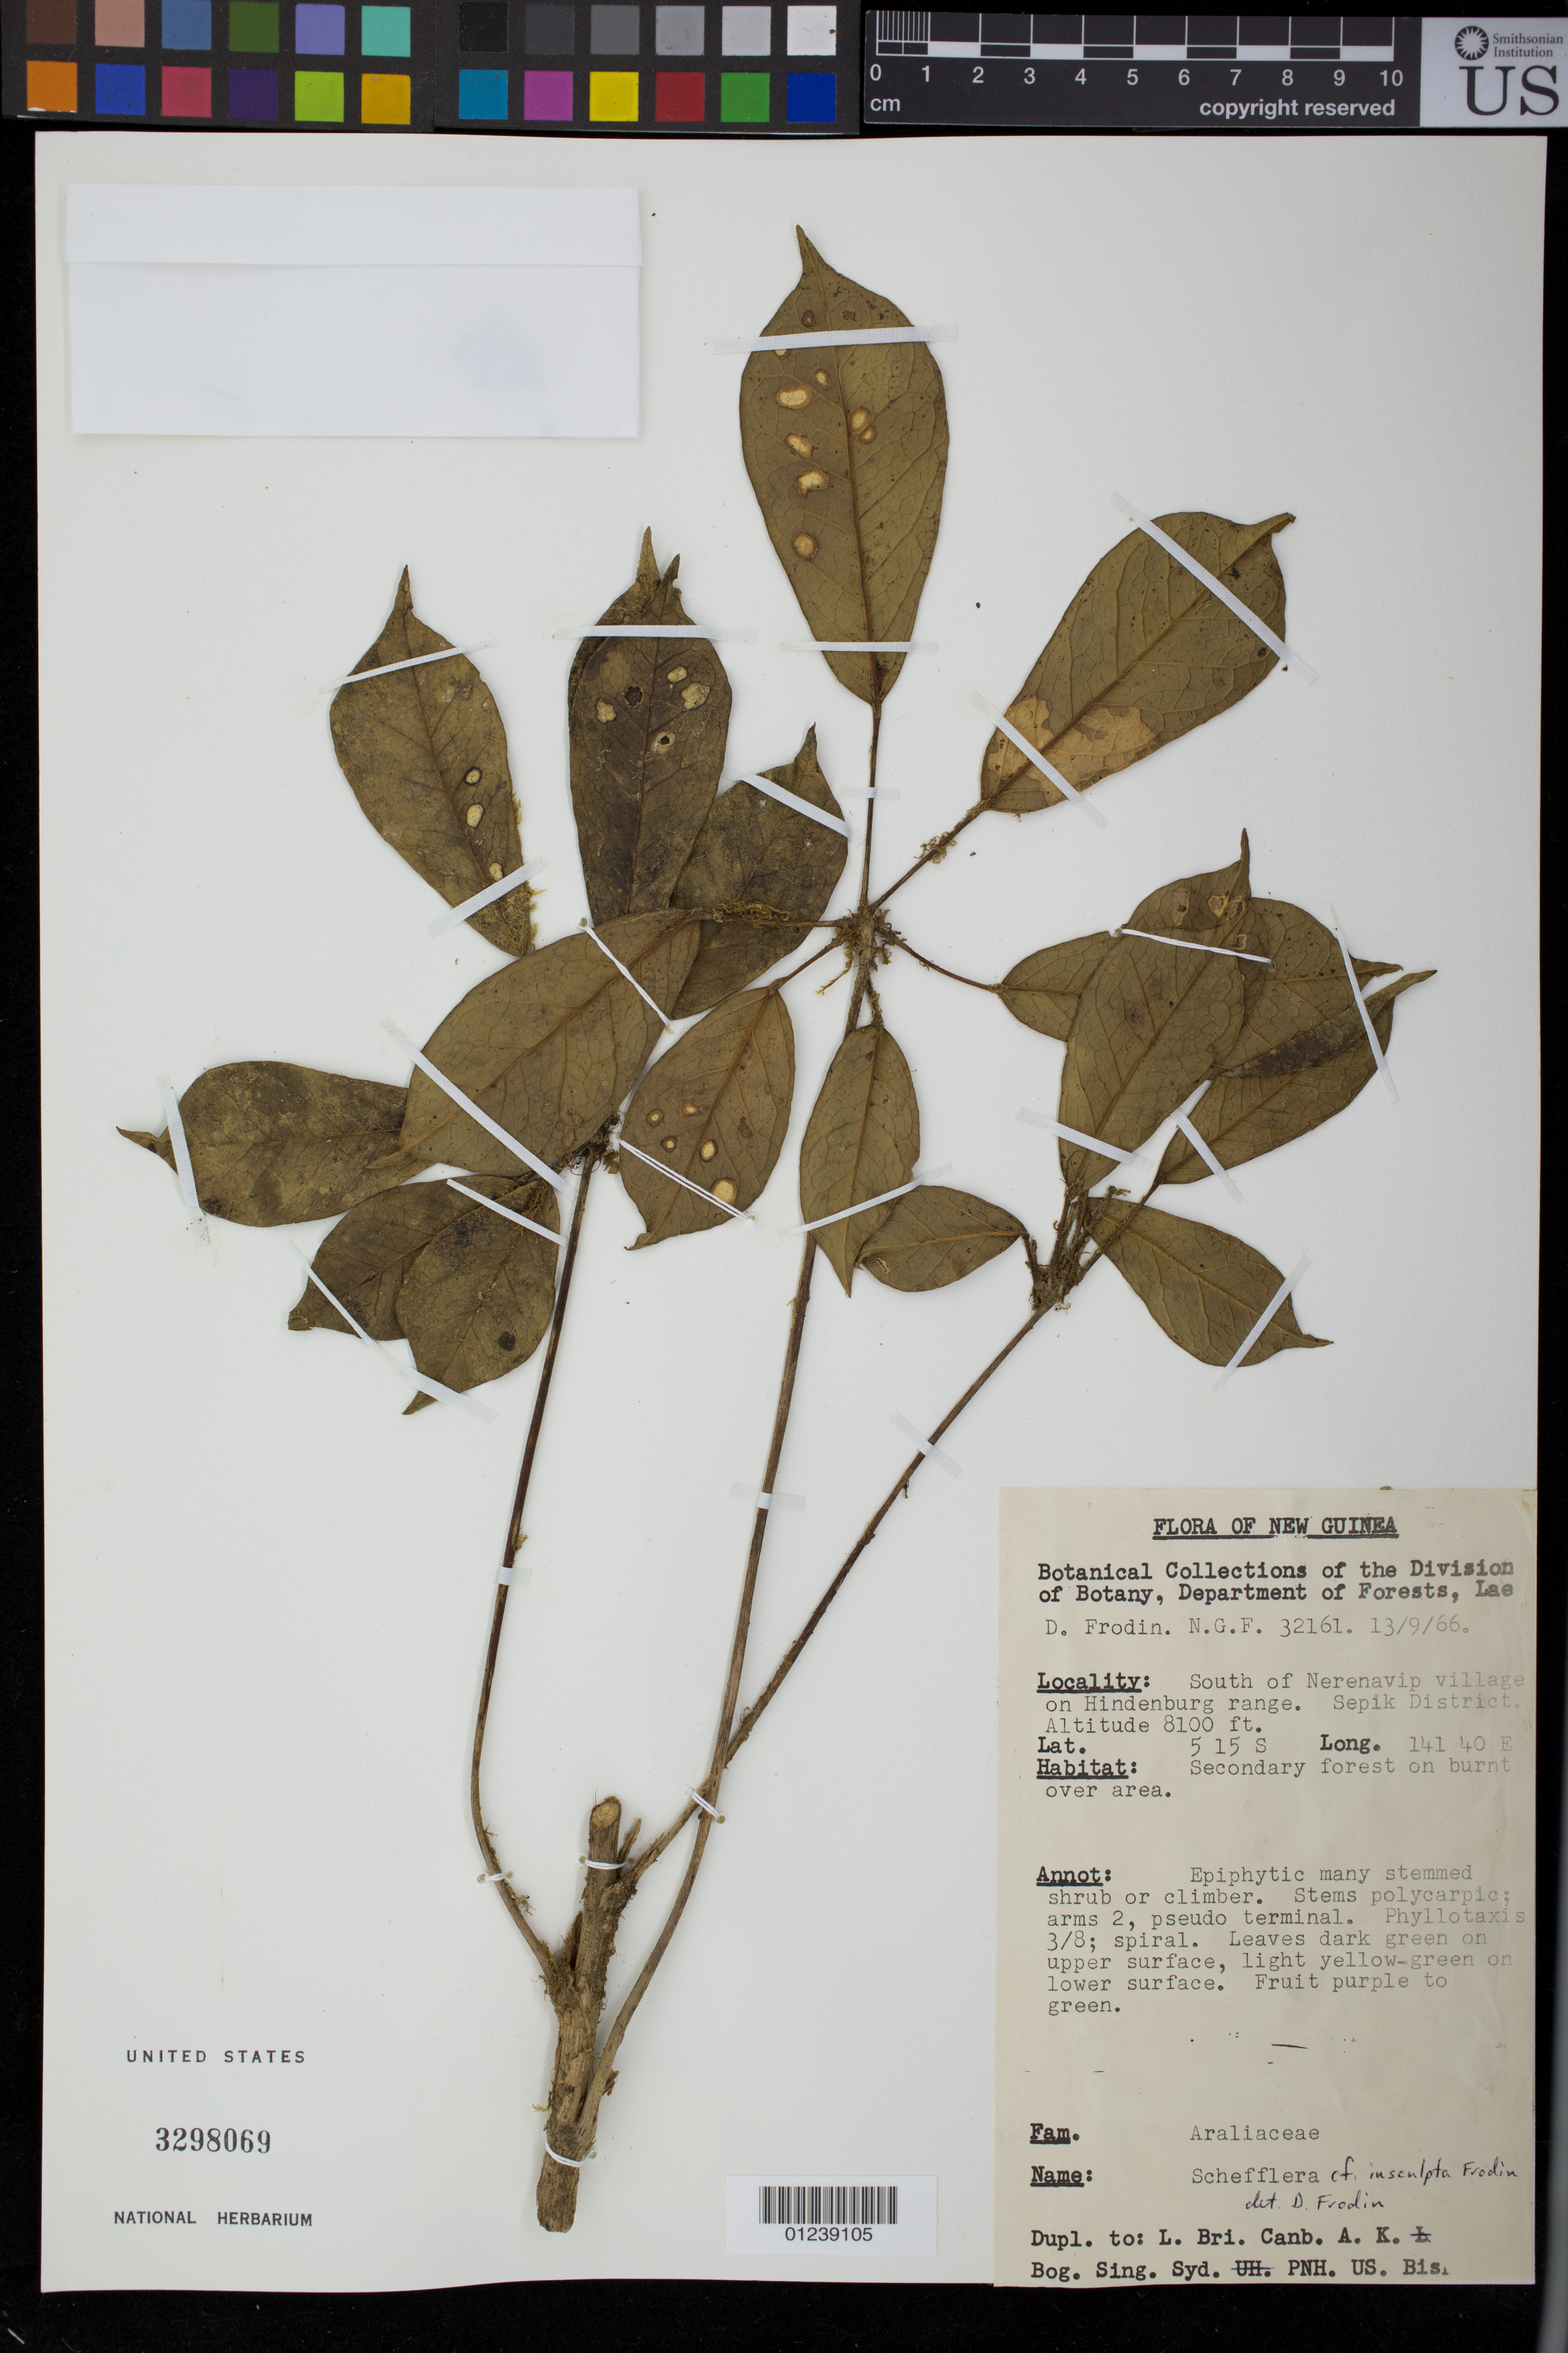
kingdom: Plantae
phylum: Tracheophyta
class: Magnoliopsida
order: Apiales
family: Araliaceae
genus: Heptapleurum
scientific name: Heptapleurum insculptum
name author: (Frodin) Lowry & G. M. Plunkett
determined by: Wagner, W. L., (BOT), Smithsonian Institution - National Museum of Natural History (UNITED STATES)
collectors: D. G. Frodin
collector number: N.G.F. 32161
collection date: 1966-09-13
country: Papua New Guinea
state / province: Western Highlands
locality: South of Nerenavip village on Hindenburg range. Sepik District.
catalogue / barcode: US 3298069